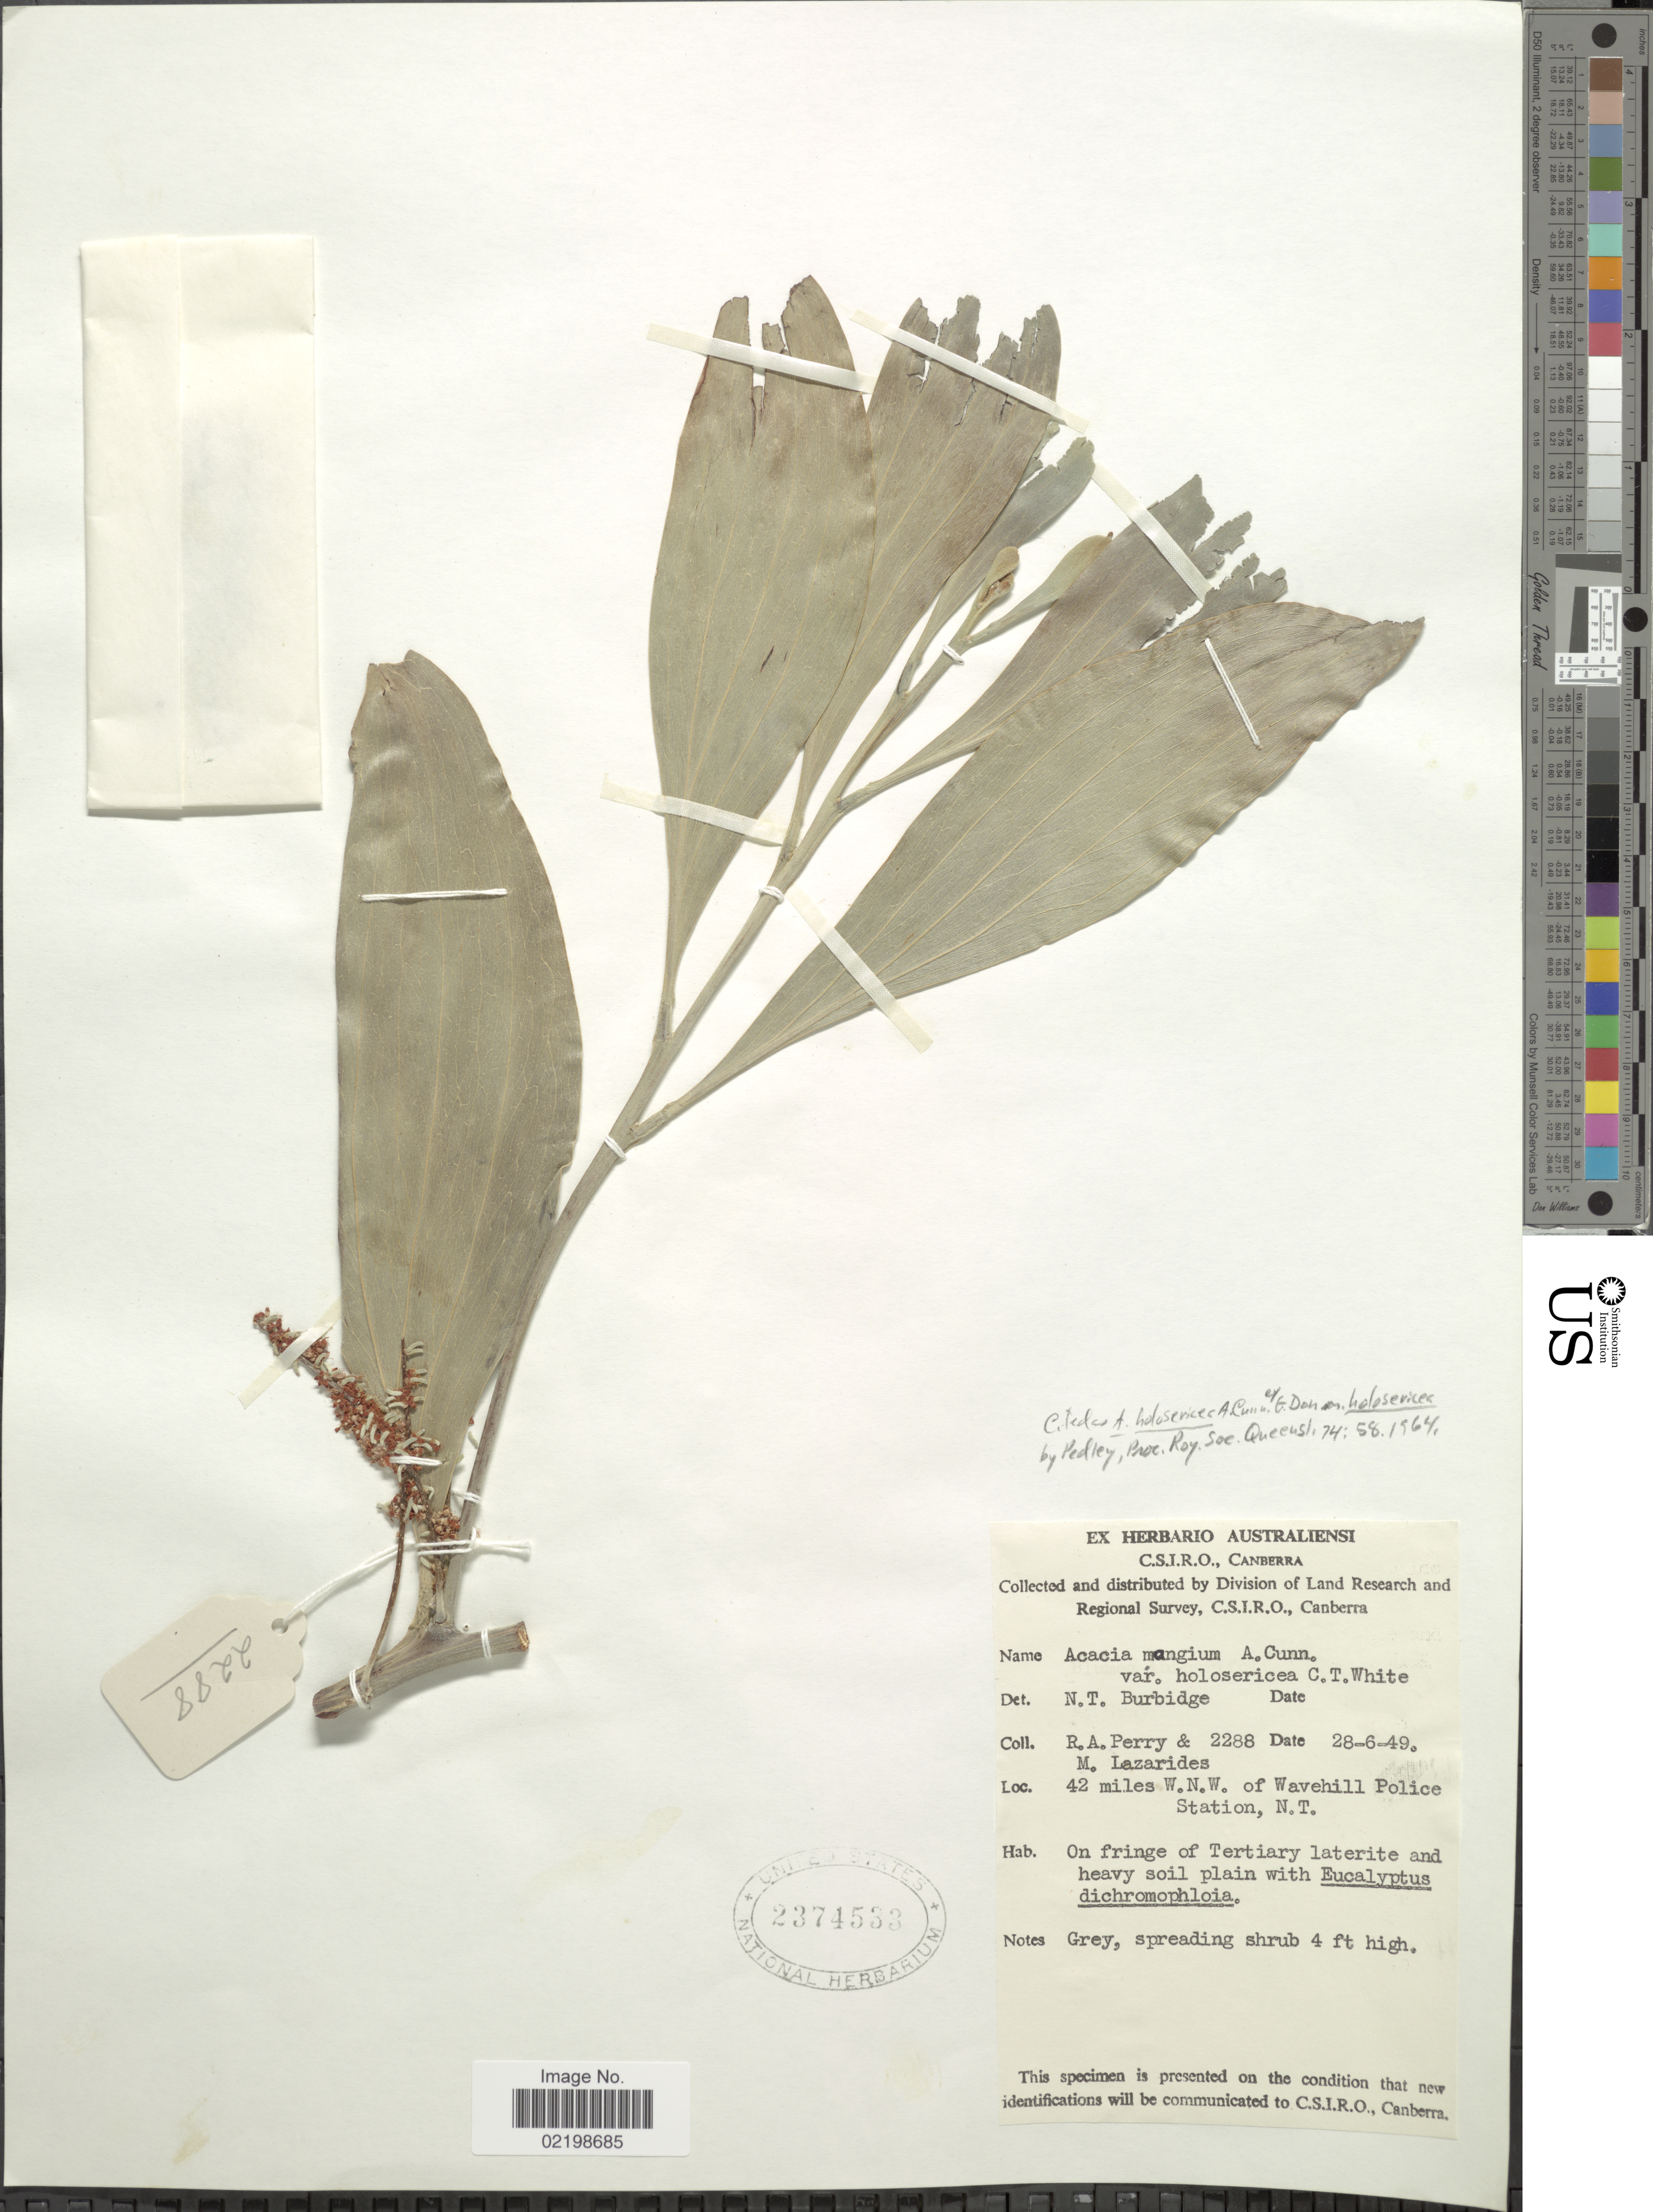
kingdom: Plantae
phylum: Tracheophyta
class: Magnoliopsida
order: Fabales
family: Fabaceae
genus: Acacia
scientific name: Acacia holosericea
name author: A. Cunn. ex Don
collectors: Perry, R. A. & M. Lazarides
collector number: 2288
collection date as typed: Transcribed d/m/y: 28/6/49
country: Australia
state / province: Northern Territory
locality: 42 miles W.N.W. of Wavehill Police Station, N.T.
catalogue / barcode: US 2374533